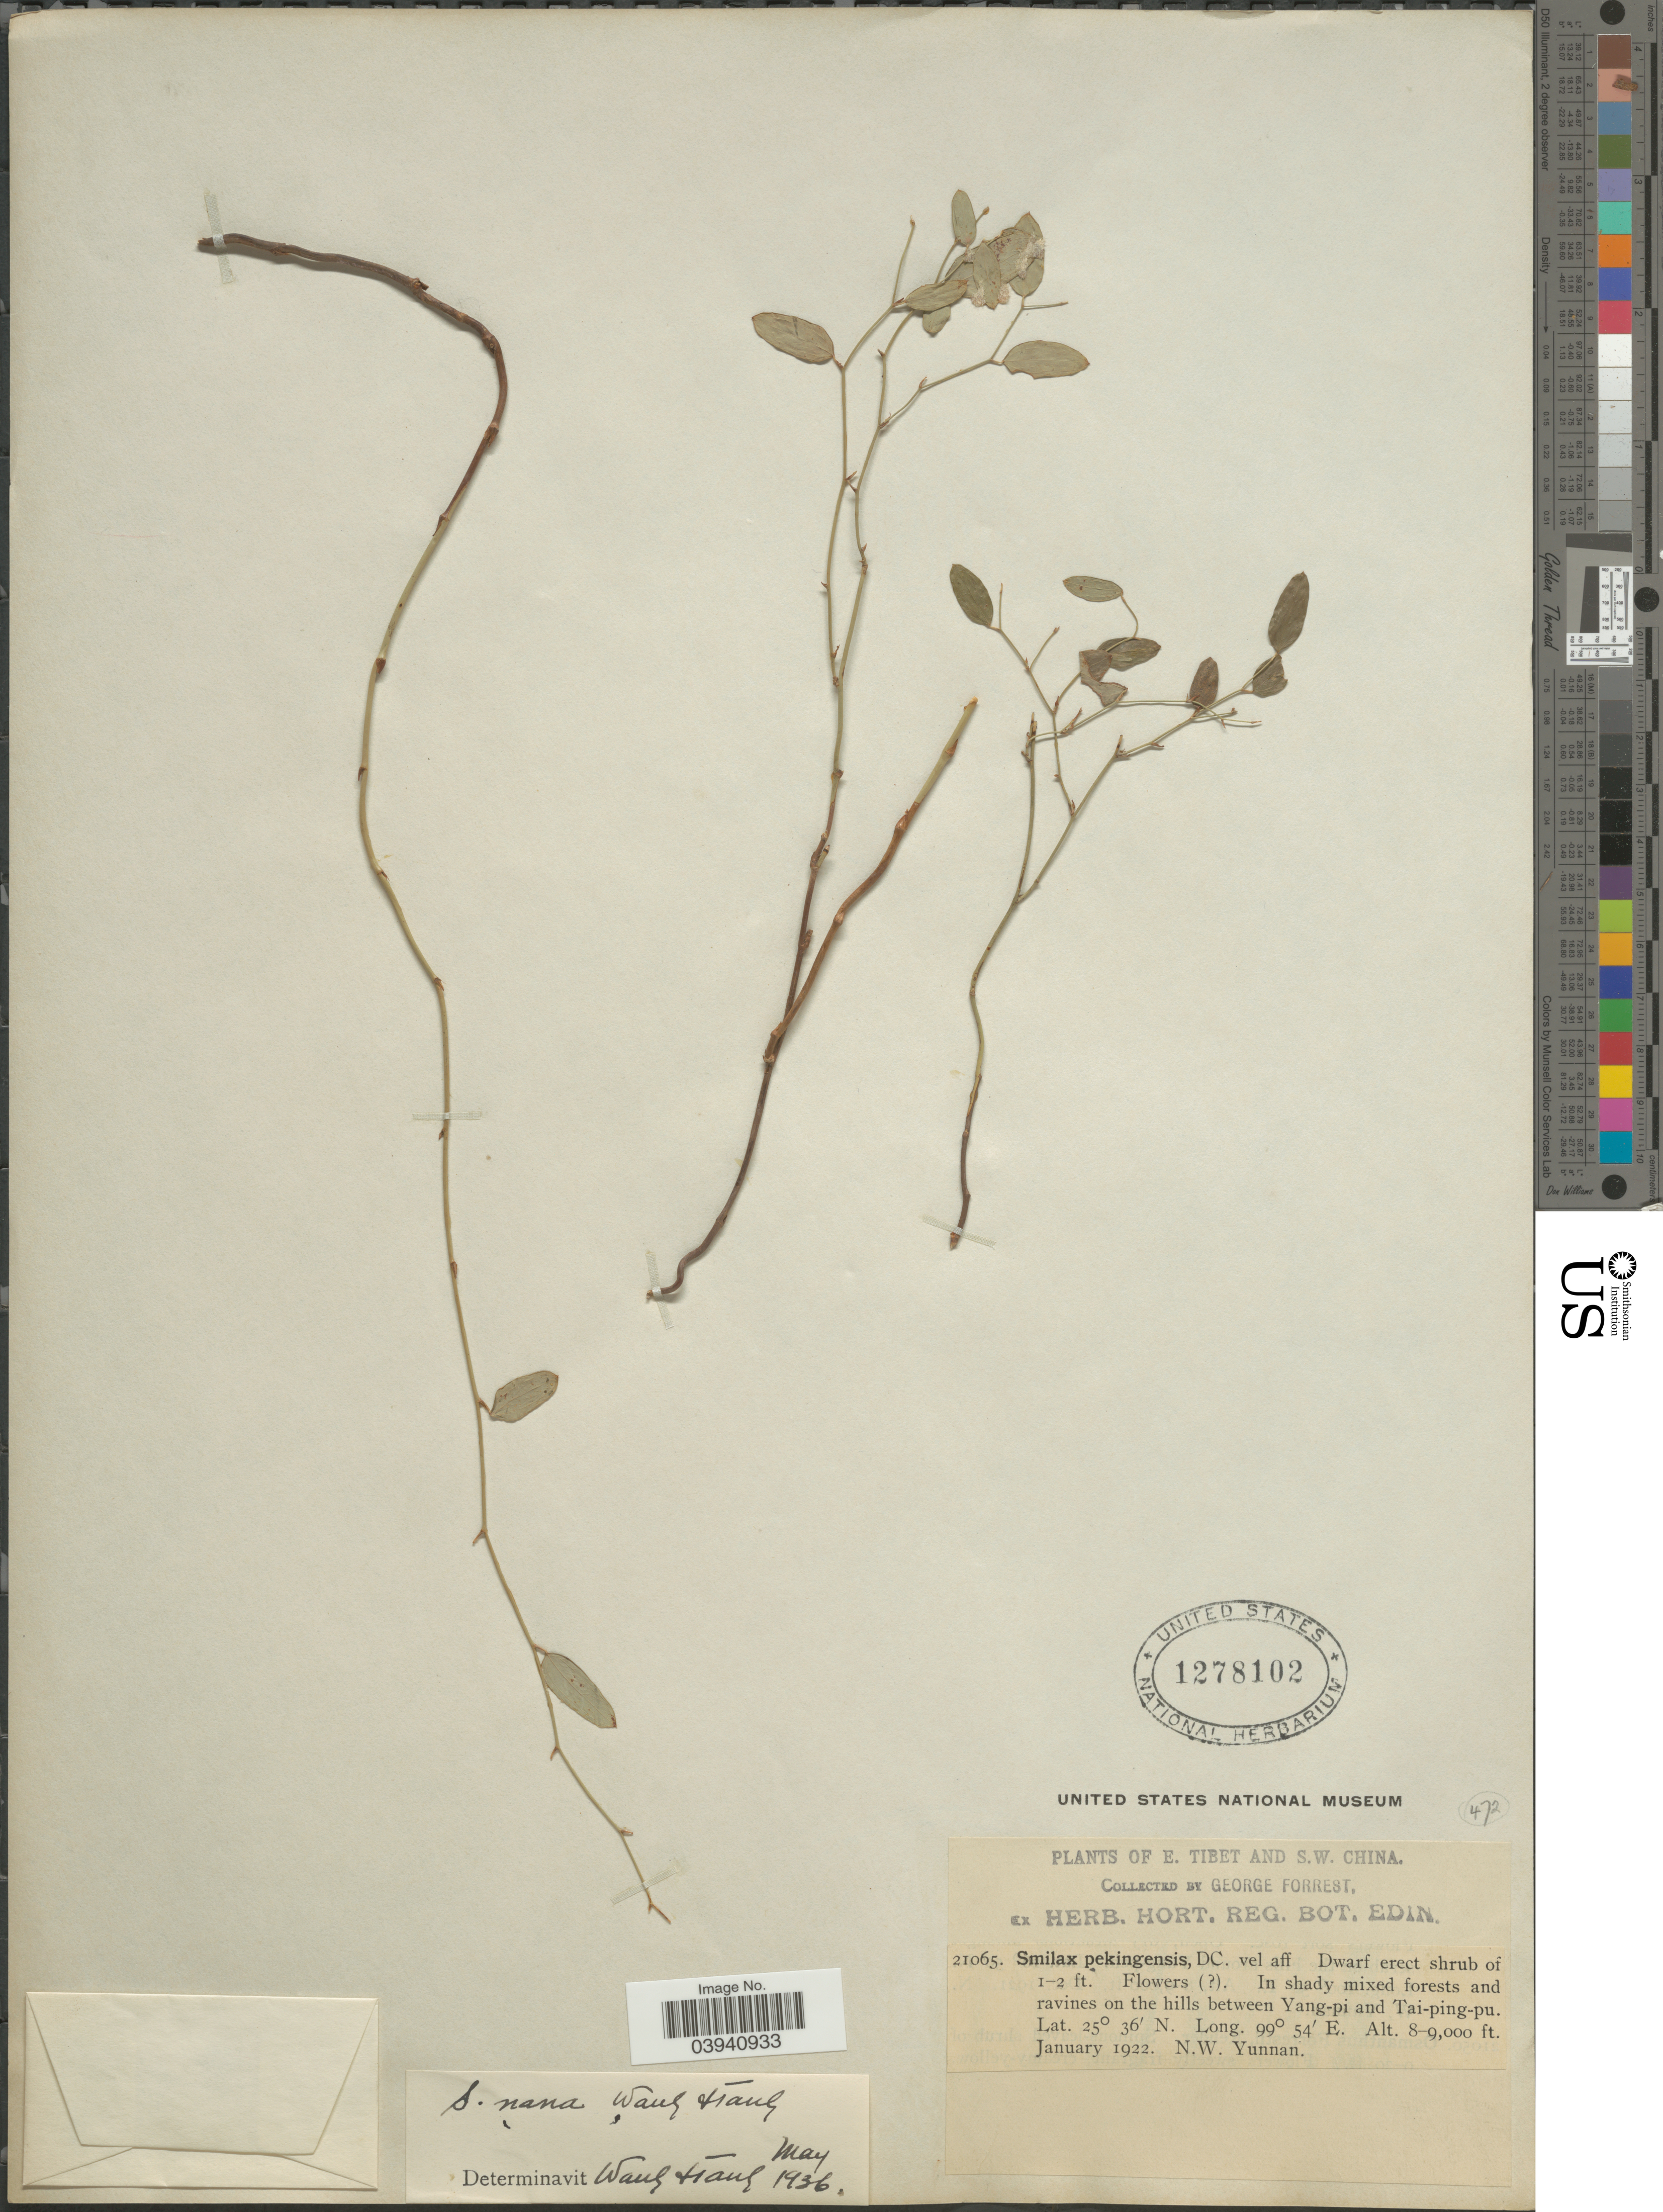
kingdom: Plantae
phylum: Tracheophyta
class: Liliopsida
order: Liliales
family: Smilacaceae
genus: Smilax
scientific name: Smilax nana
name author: F.T. Wang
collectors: G. Forrest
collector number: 21065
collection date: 1922-01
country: China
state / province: Yunnan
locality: S.W. China. In shady mixed forests and ravines on the hills between Yang-pi and Tai-ping-pu. N.W. Yunnan.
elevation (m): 2438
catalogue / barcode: US 1278102